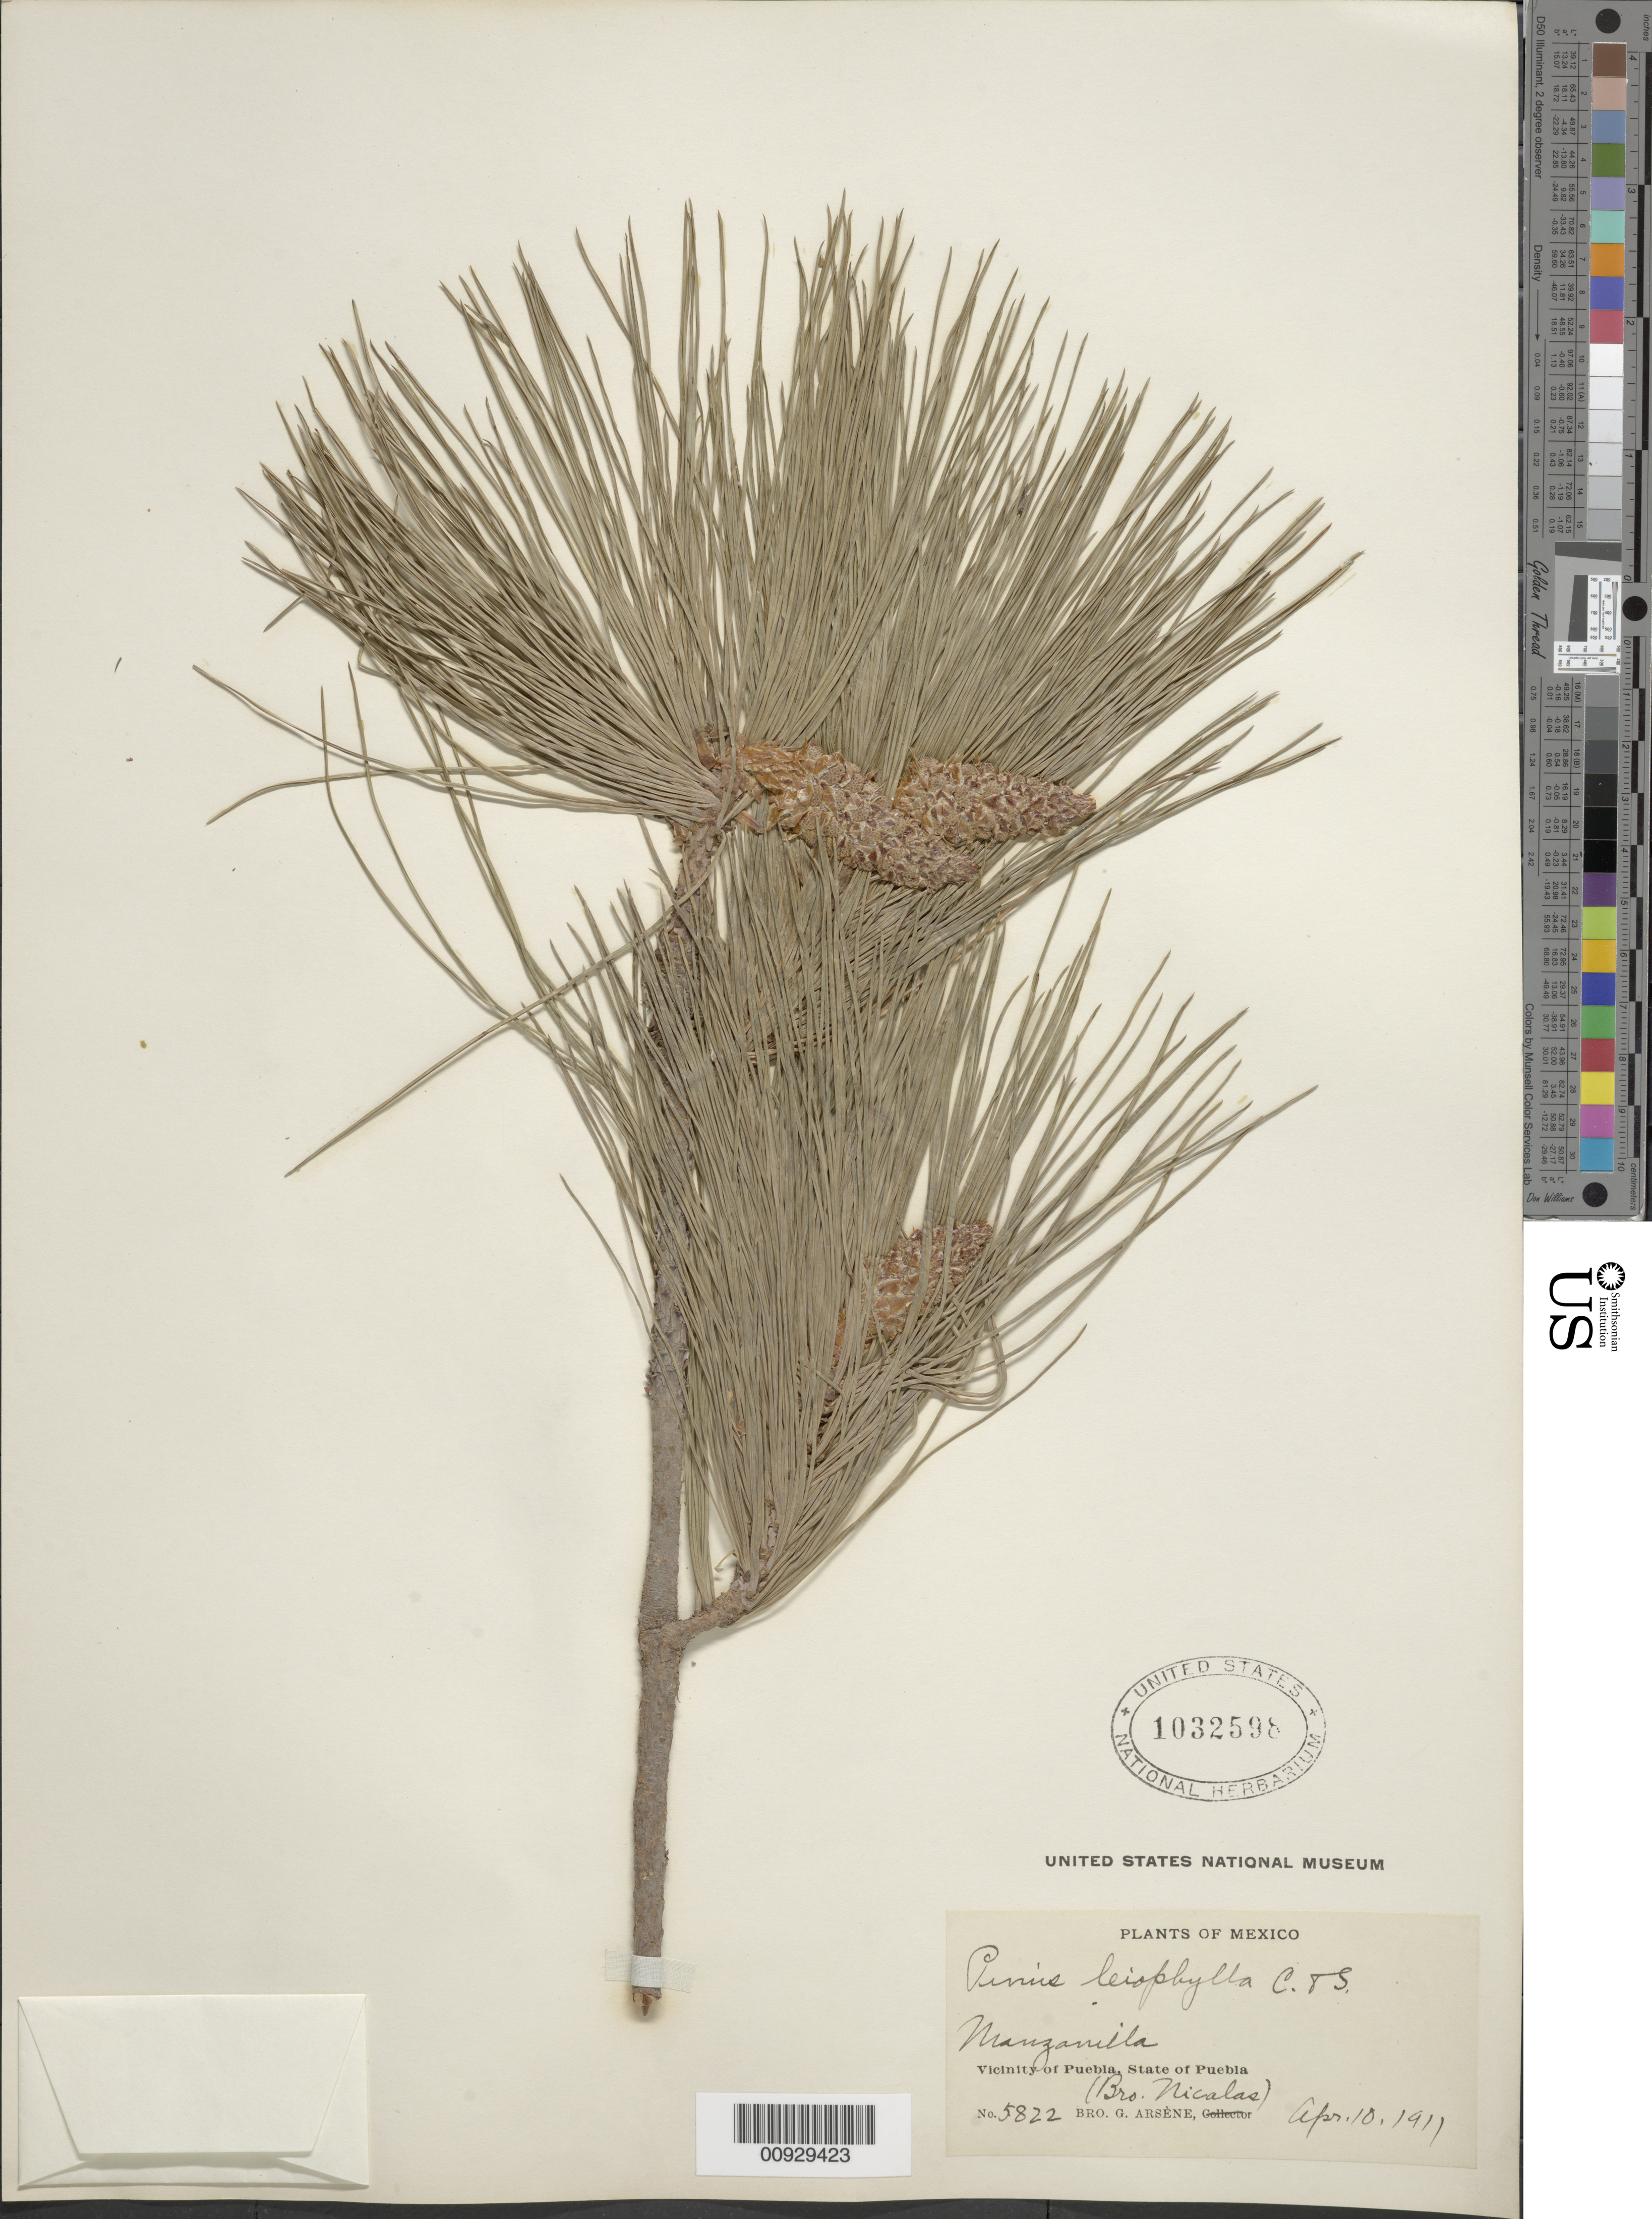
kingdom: Plantae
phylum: Tracheophyta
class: Pinopsida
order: Pinales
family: Pinaceae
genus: Pinus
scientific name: Pinus leiophylla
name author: Schiede ex Schltdl. & Cham.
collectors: B. Nicolas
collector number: Arsène, Bro. G. No. 5822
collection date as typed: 10 Apr 1911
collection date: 1911-04-10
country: Mexico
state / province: Puebla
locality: Manzanilla. Vicinity of Puebla, State of Puebla.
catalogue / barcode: US 1032598